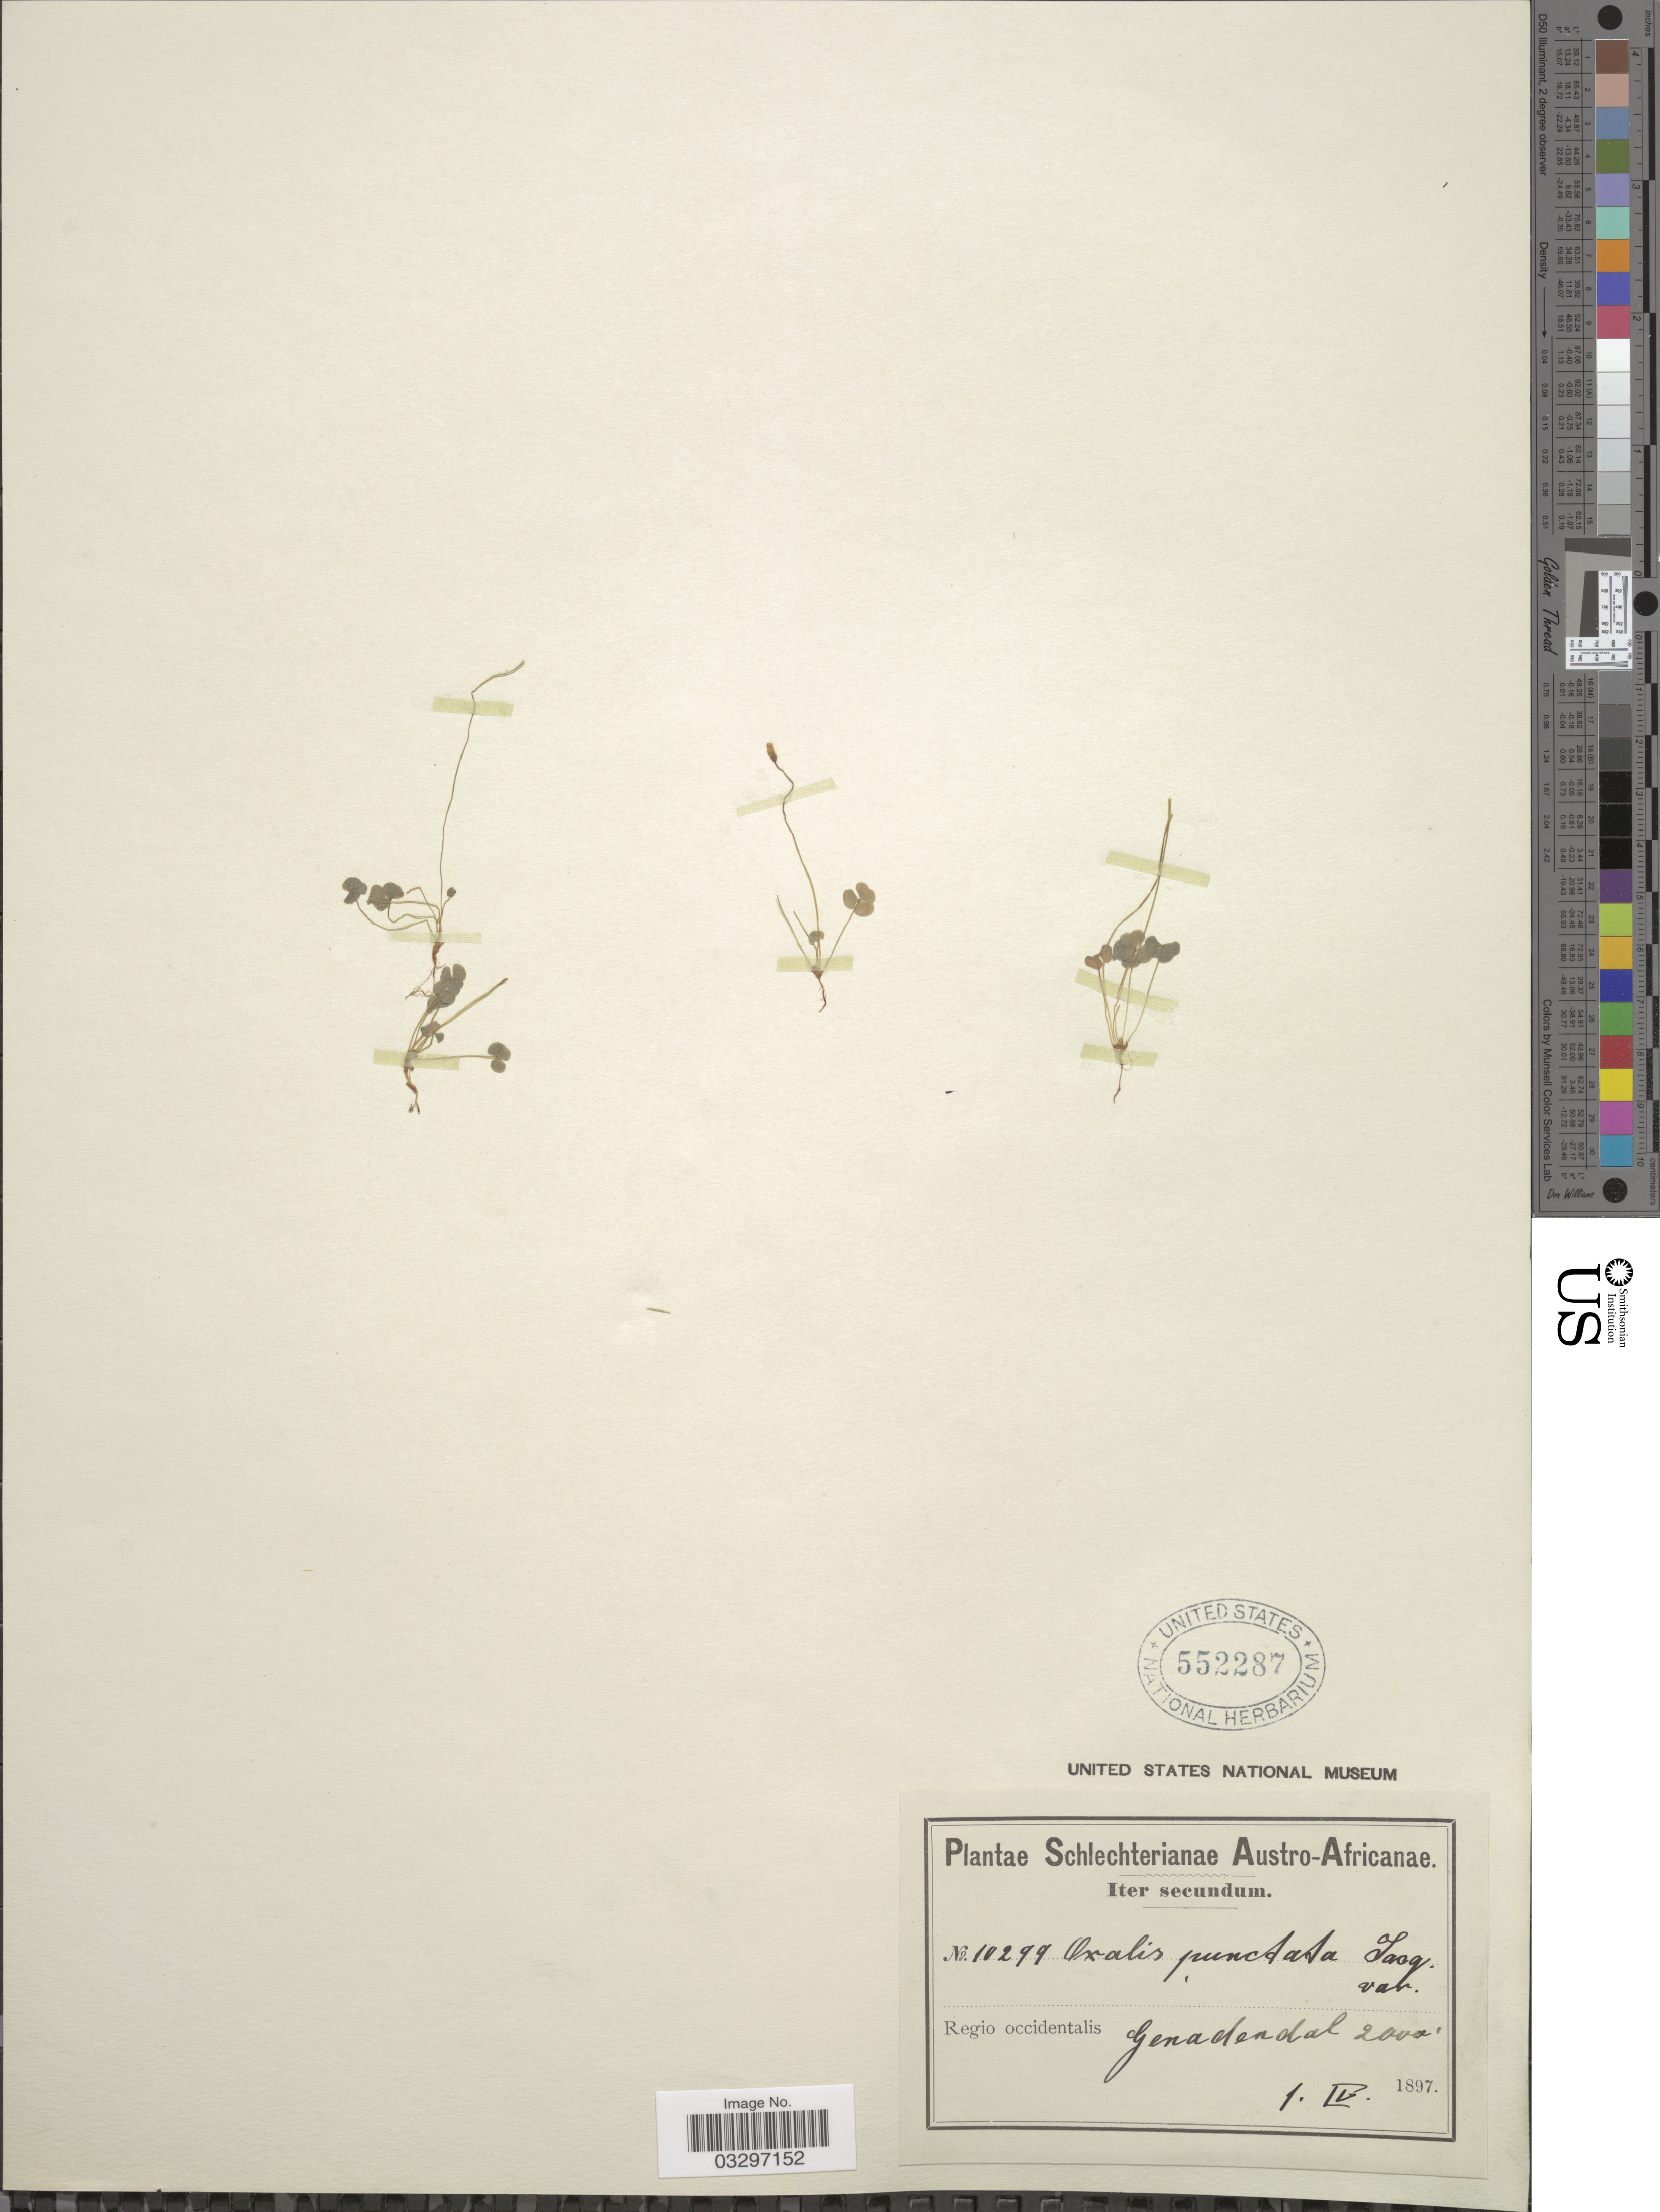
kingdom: Plantae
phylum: Tracheophyta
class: Magnoliopsida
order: Oxalidales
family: Oxalidaceae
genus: Oxalis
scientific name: Oxalis punctata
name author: Thunb.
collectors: Schlechter, --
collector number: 10299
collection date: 1897-04-01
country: South Africa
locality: Austro-Africanae, Regio occidentalis, Genadendal.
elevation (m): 610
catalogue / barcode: US 552287